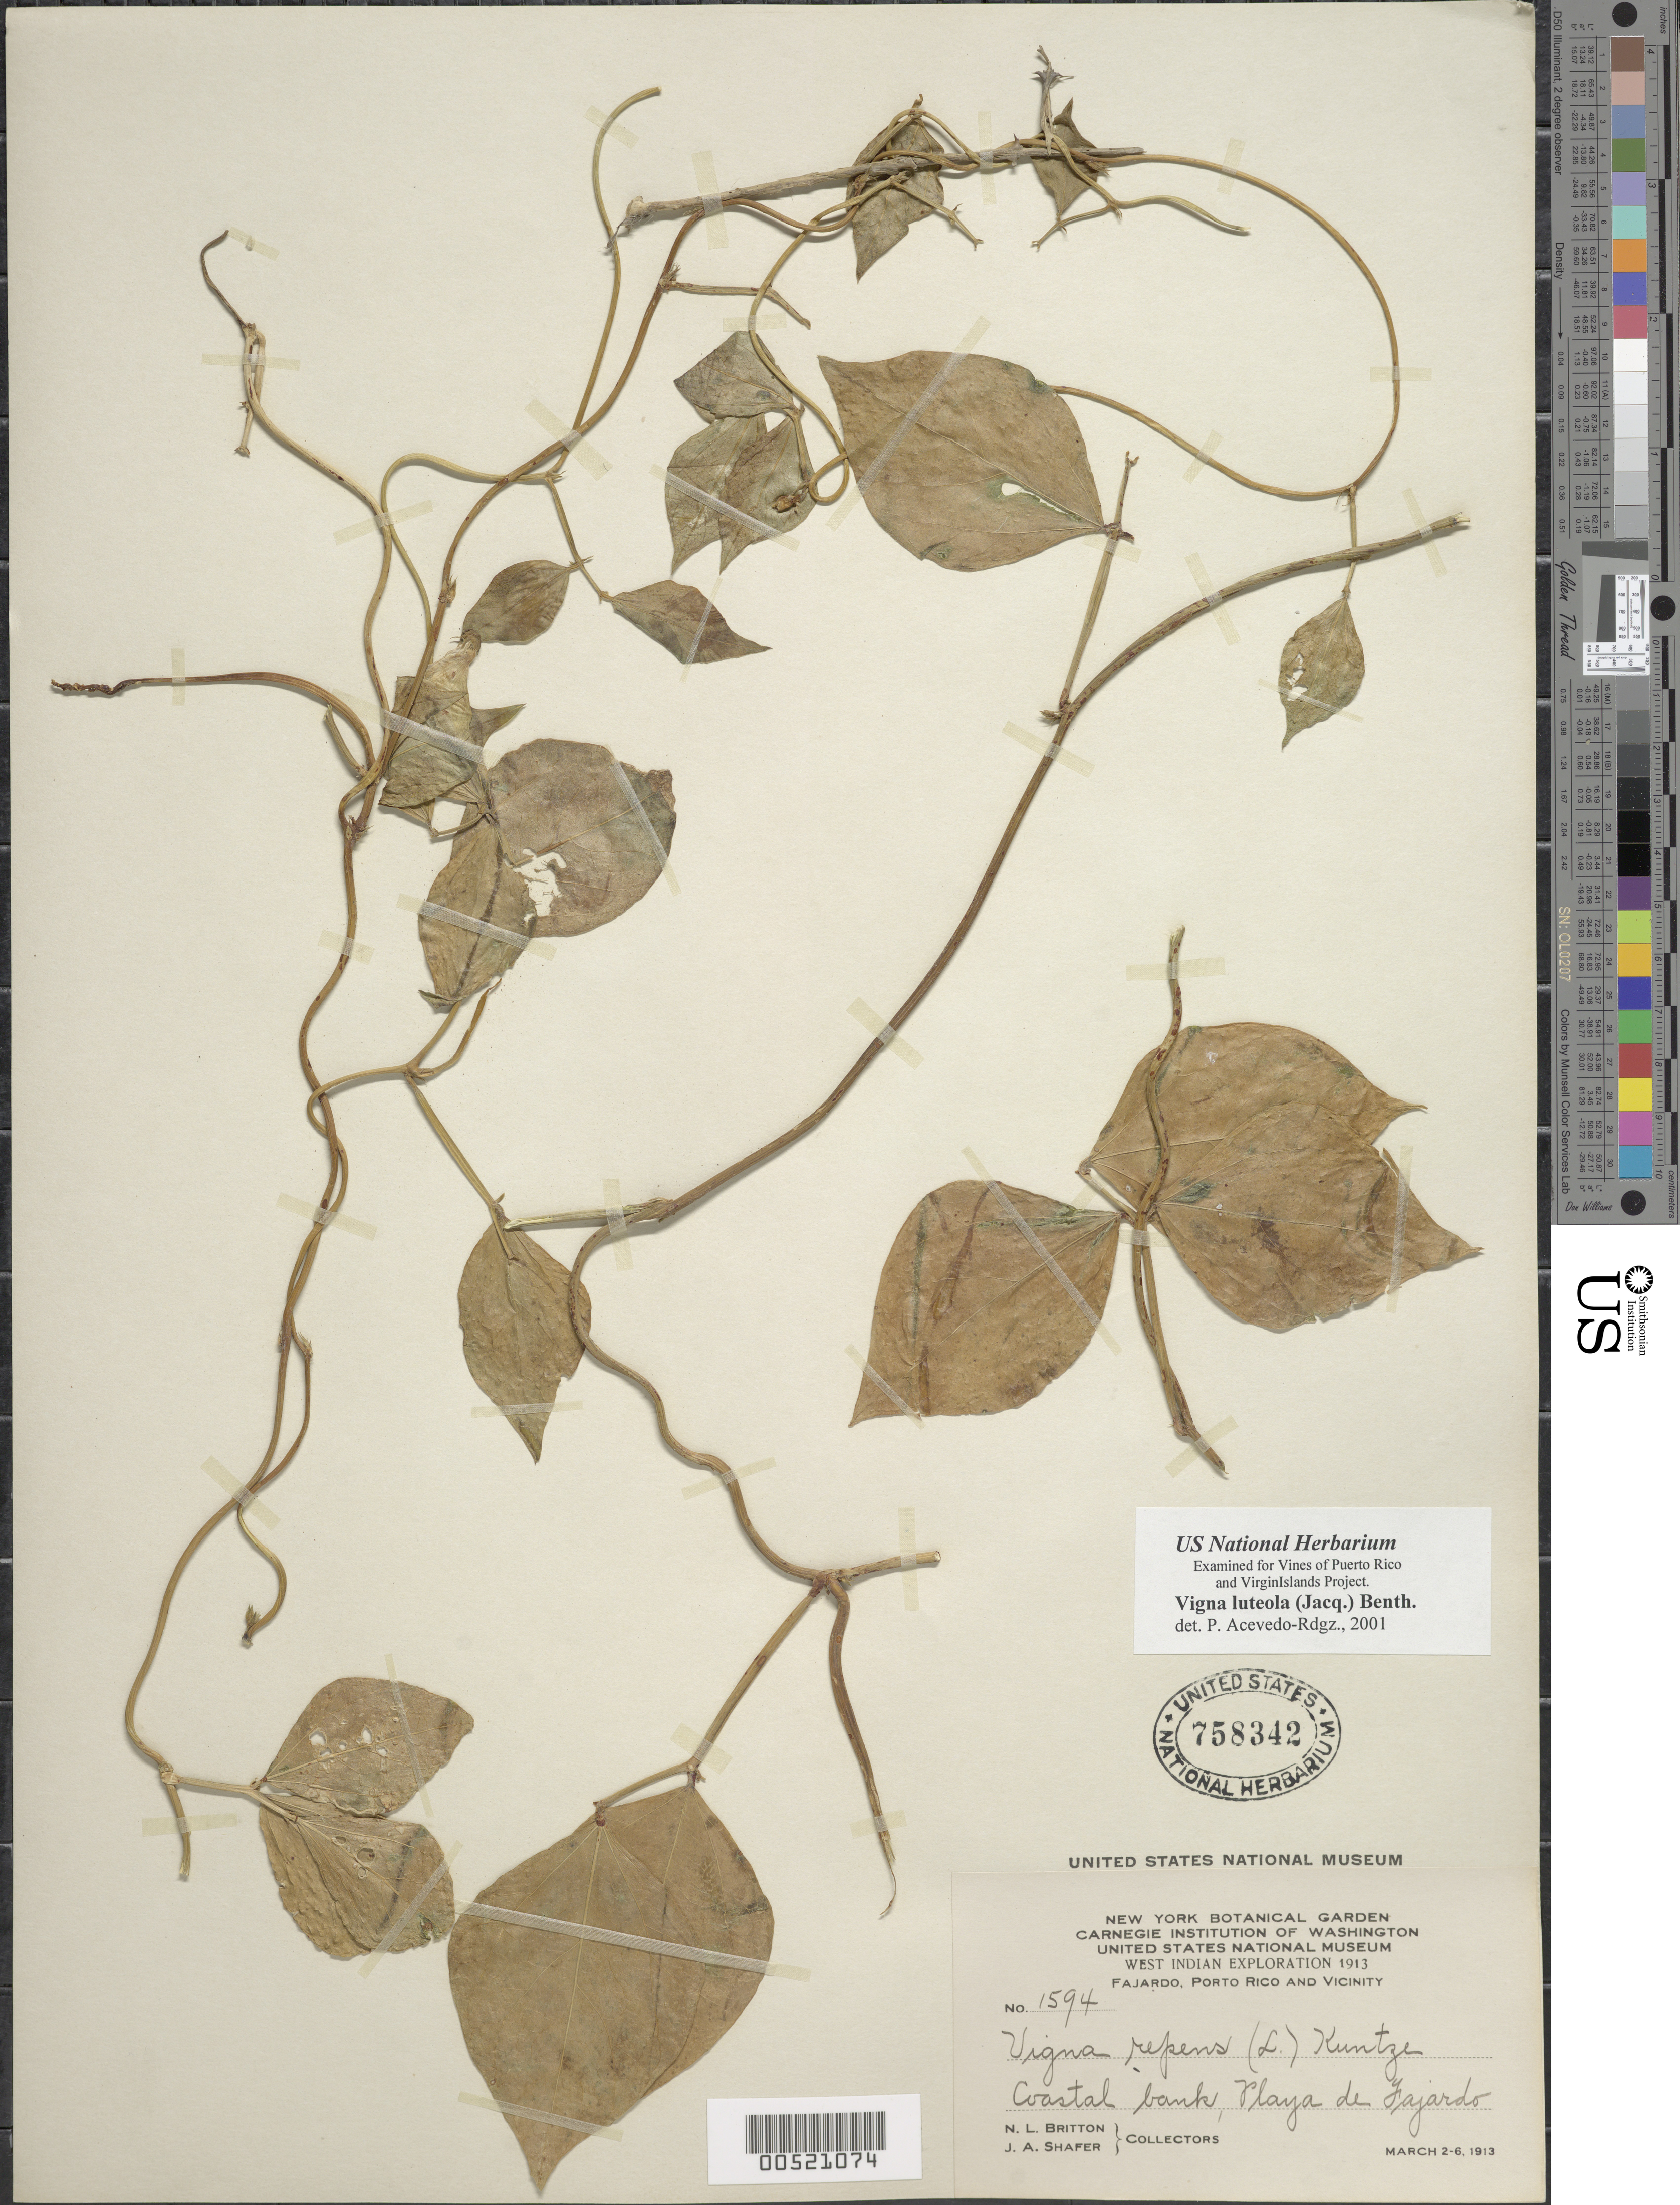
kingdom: Plantae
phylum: Tracheophyta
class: Magnoliopsida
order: Fabales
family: Fabaceae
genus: Vigna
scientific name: Vigna luteola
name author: (Jacq.) Benth.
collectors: N. Britton & J. A. Shafer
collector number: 1594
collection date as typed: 02 Mar 1913 to 06 Mar 1913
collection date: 1913-03-02/1913-03-06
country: Puerto Rico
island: Greater Antilles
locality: Playa de Fajardo. Coastal bank.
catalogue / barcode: US 758342